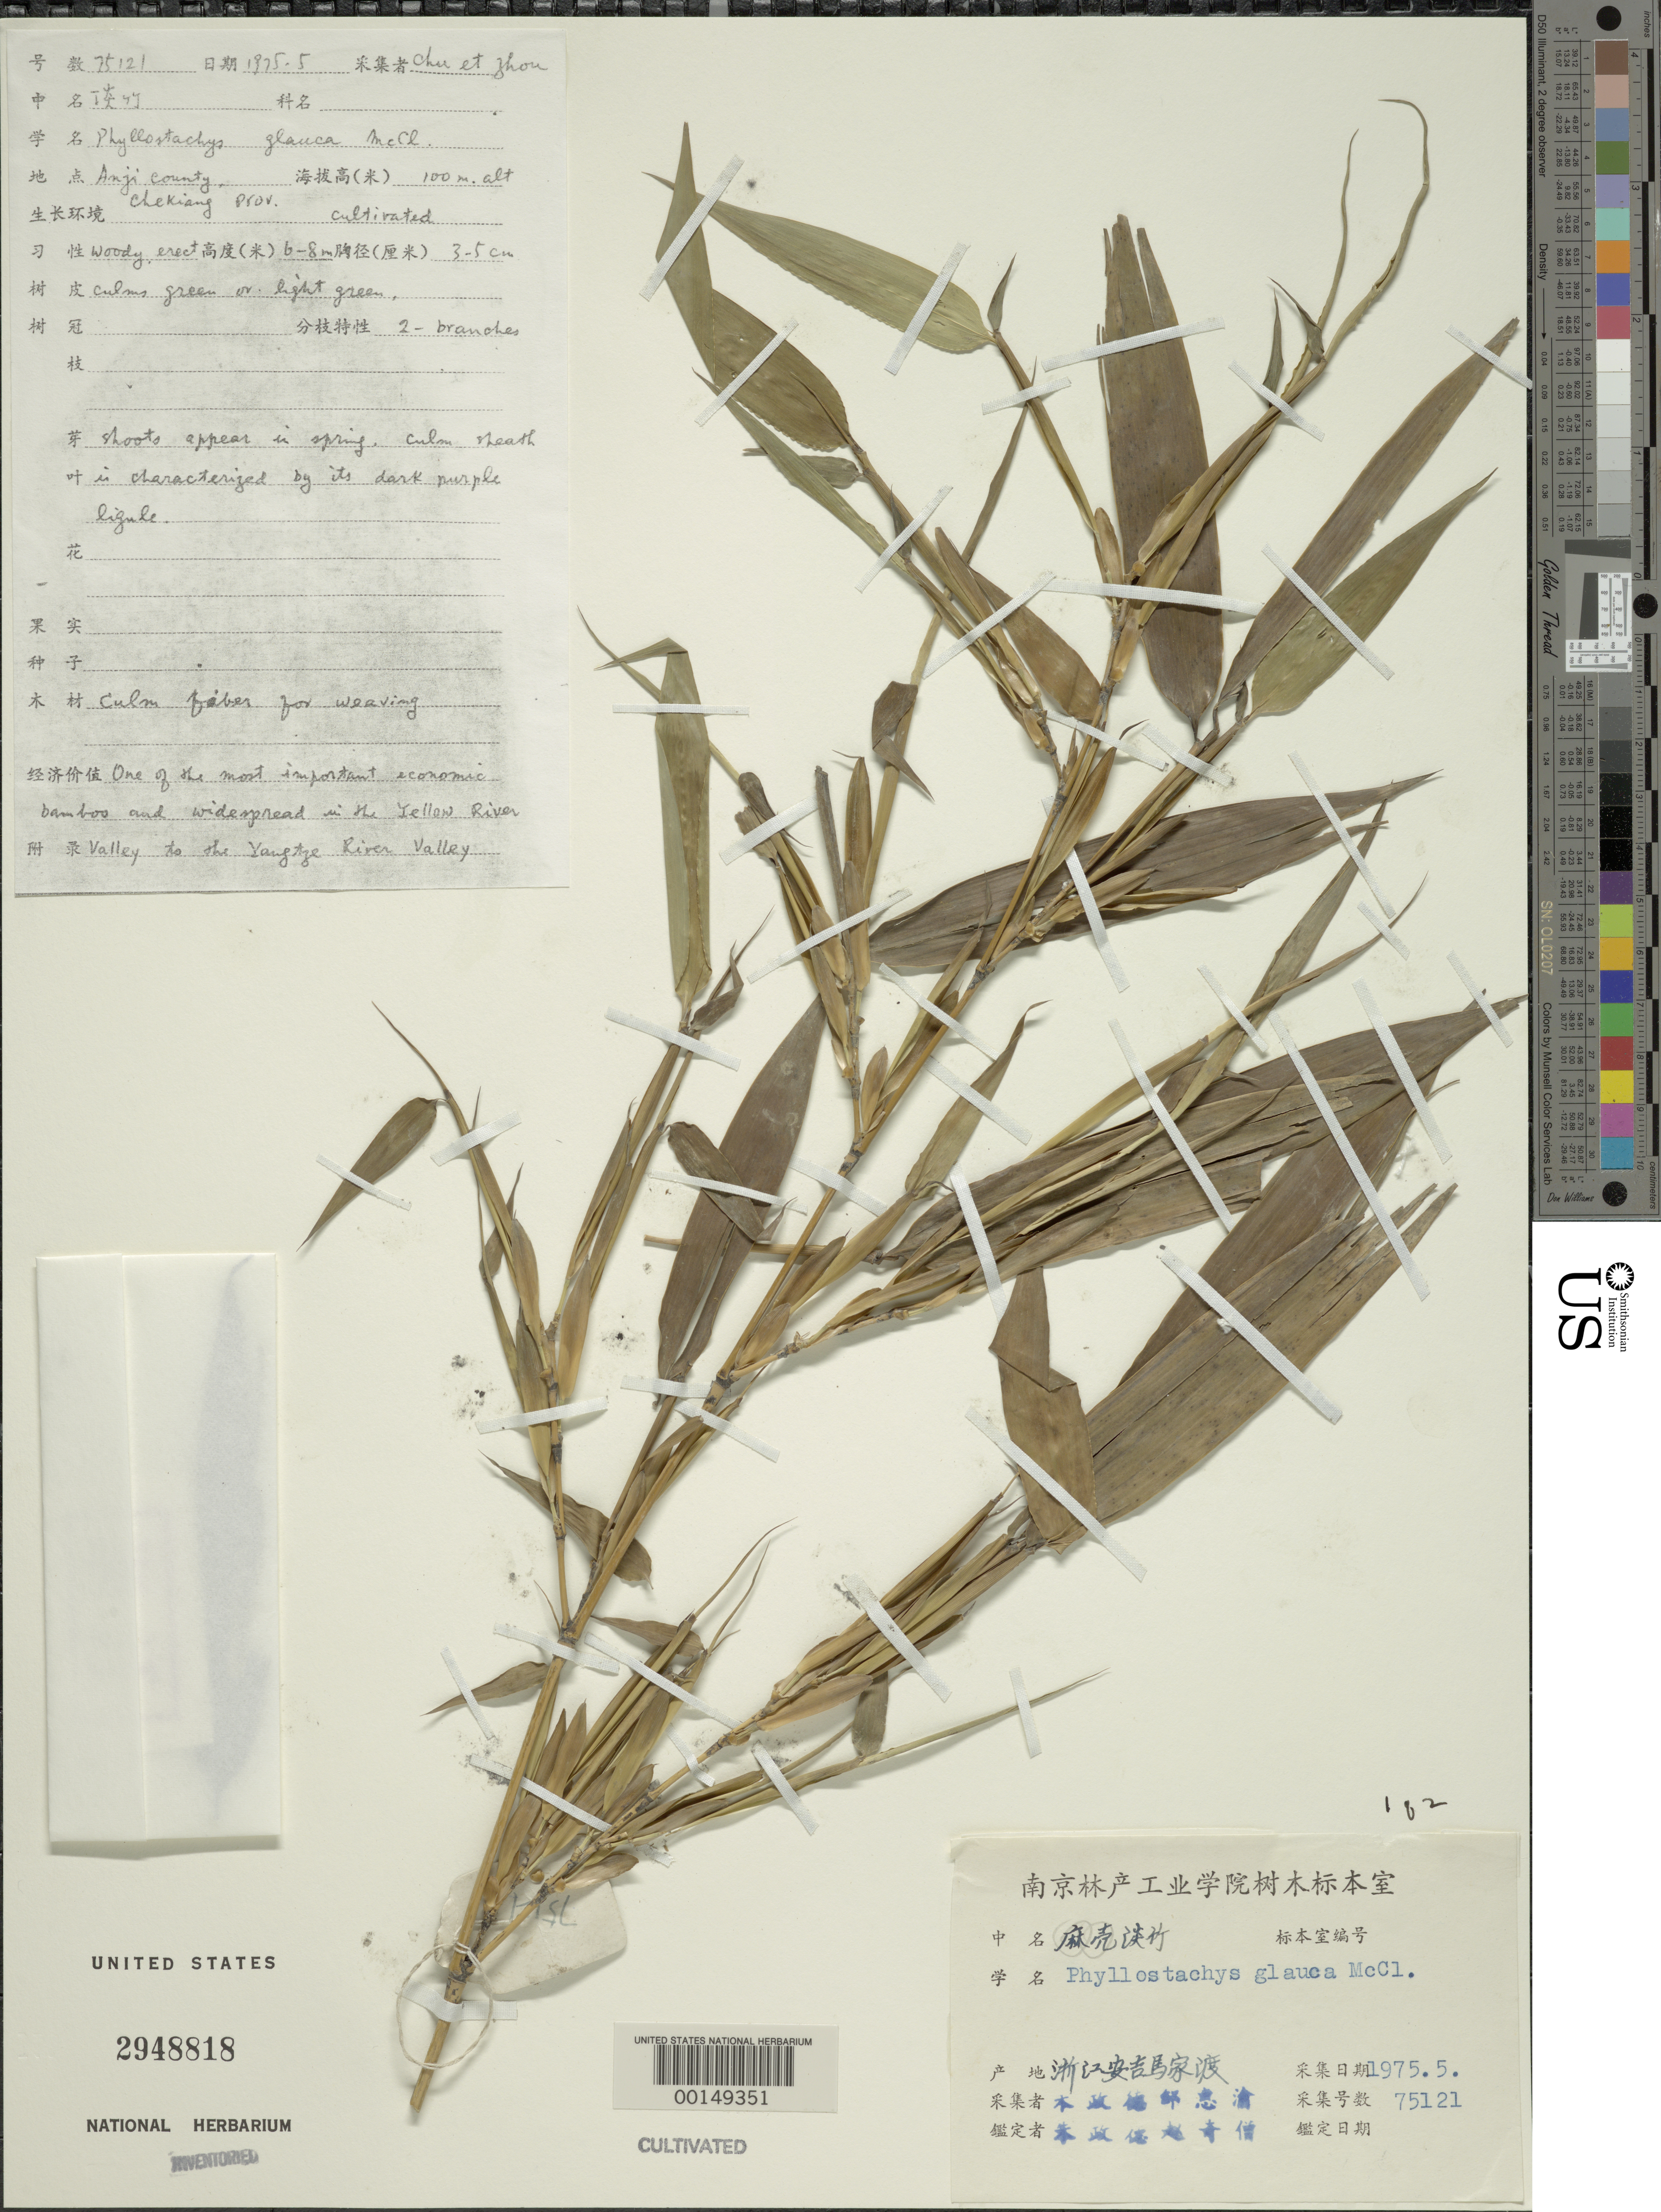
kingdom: Plantae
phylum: Tracheophyta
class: Liliopsida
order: Poales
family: Poaceae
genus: Phyllostachys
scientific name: Phyllostachys glauca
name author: McClure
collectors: -- Chu & -. Zhou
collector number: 75121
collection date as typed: May 1975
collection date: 1975-05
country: China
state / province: Zhejiang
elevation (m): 100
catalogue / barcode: US 2948818